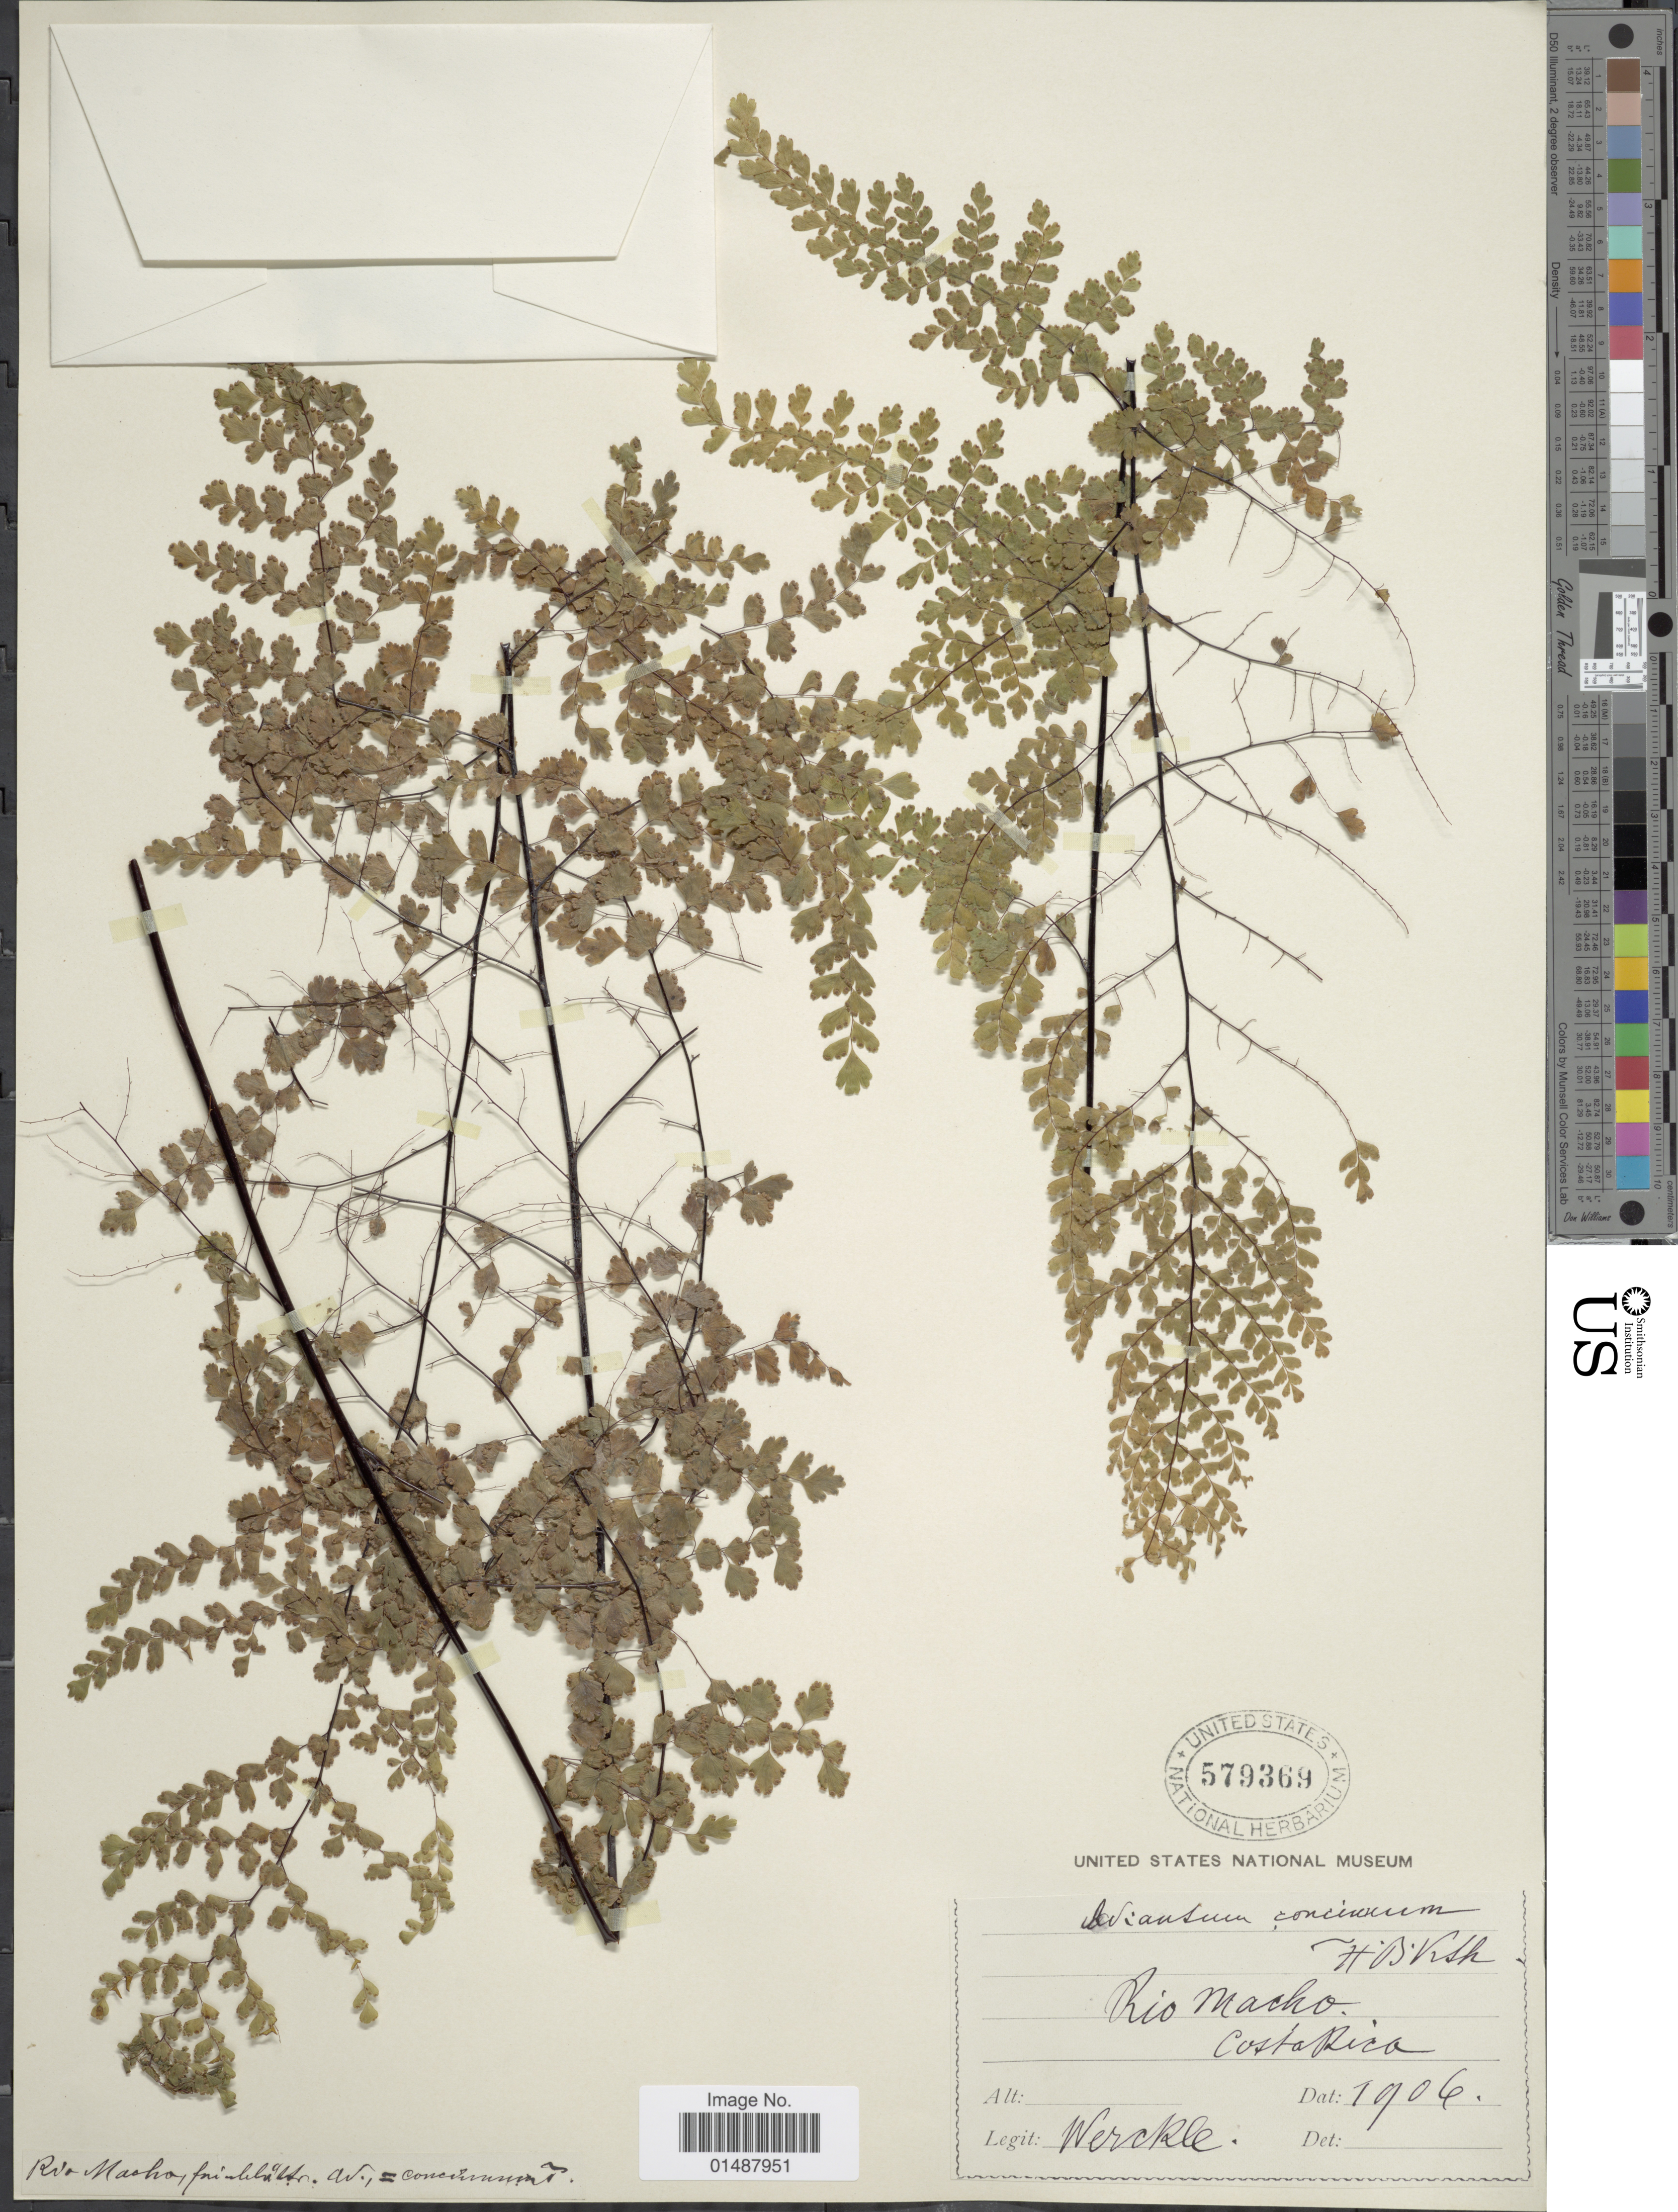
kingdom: Plantae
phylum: Tracheophyta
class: Polypodiopsida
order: Polypodiales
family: Pteridaceae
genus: Adiantum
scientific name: Adiantum concinnum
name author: Humb. & Bonpl. ex Willd.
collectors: Wercklé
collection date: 1906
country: Costa Rica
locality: Rio Macho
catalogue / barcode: US 579369